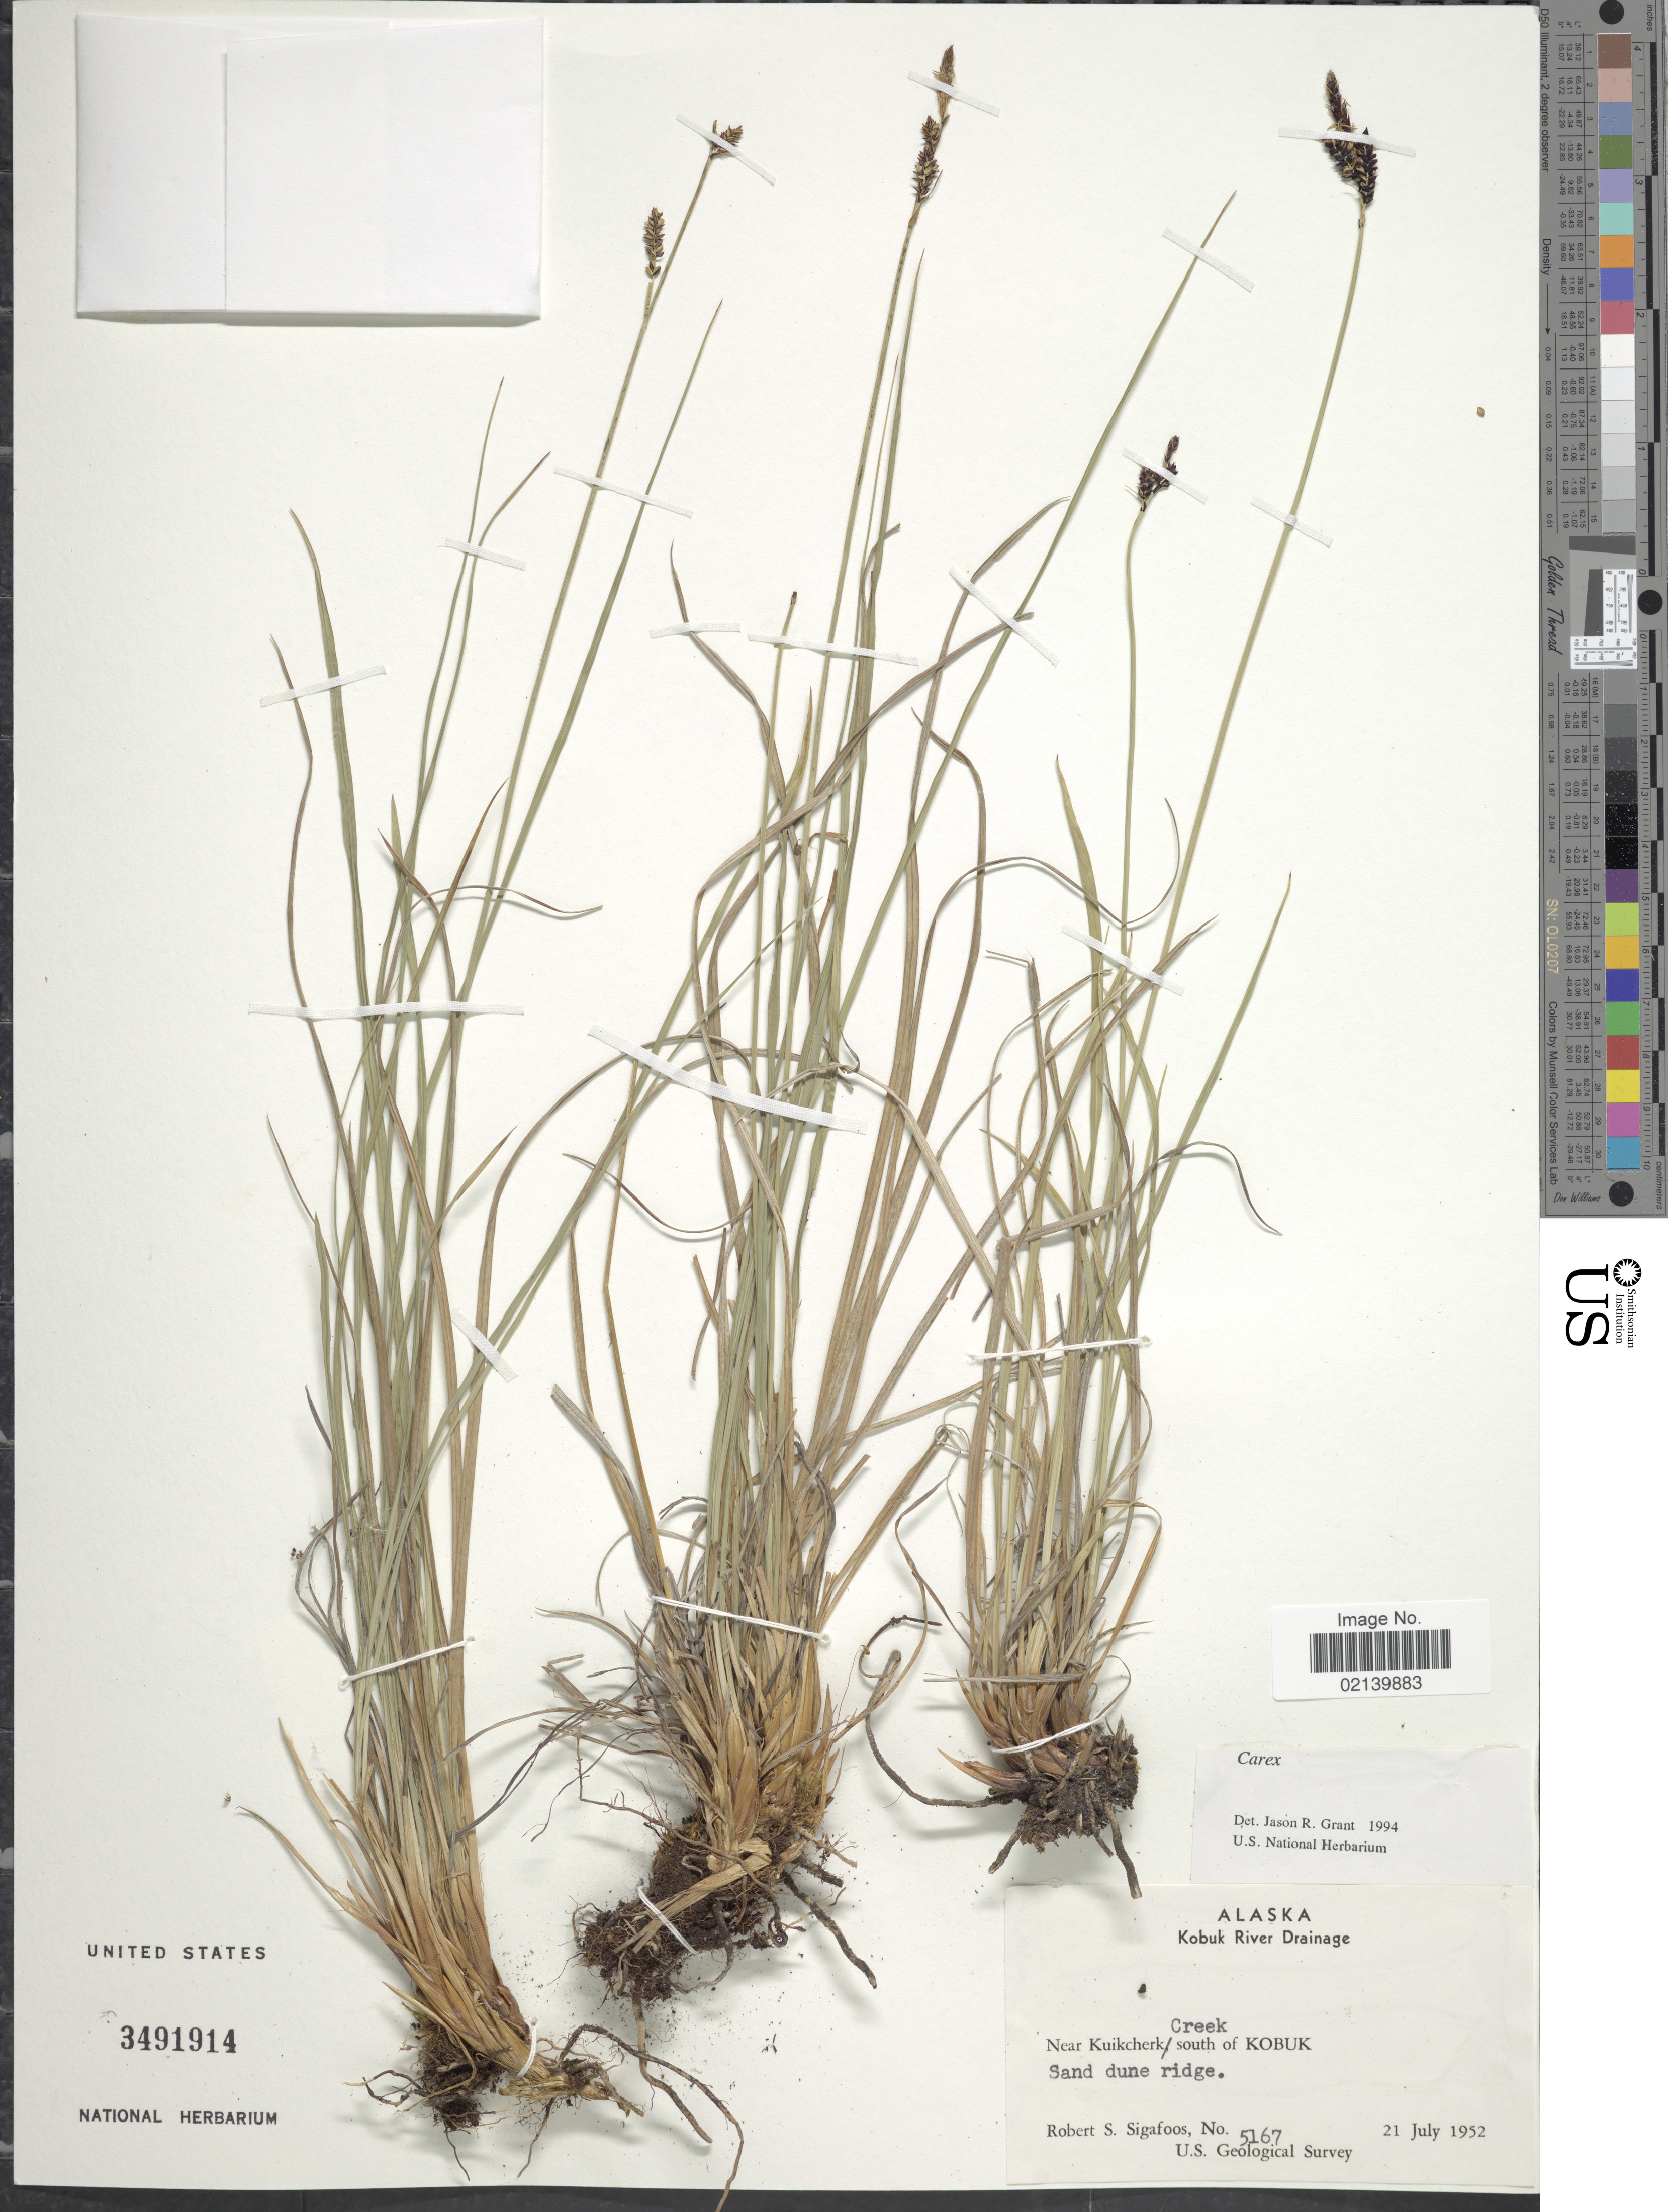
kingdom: Plantae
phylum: Tracheophyta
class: Liliopsida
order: Poales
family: Cyperaceae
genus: Carex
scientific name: Carex sp.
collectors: R. Sigafoos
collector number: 5167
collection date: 1952-07-21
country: United States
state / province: Alaska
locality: Alaska, Kobuk River Drainage, near Kuikcherk/ creek south of Kobuk Sand dune ridge.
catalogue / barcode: US 3491914